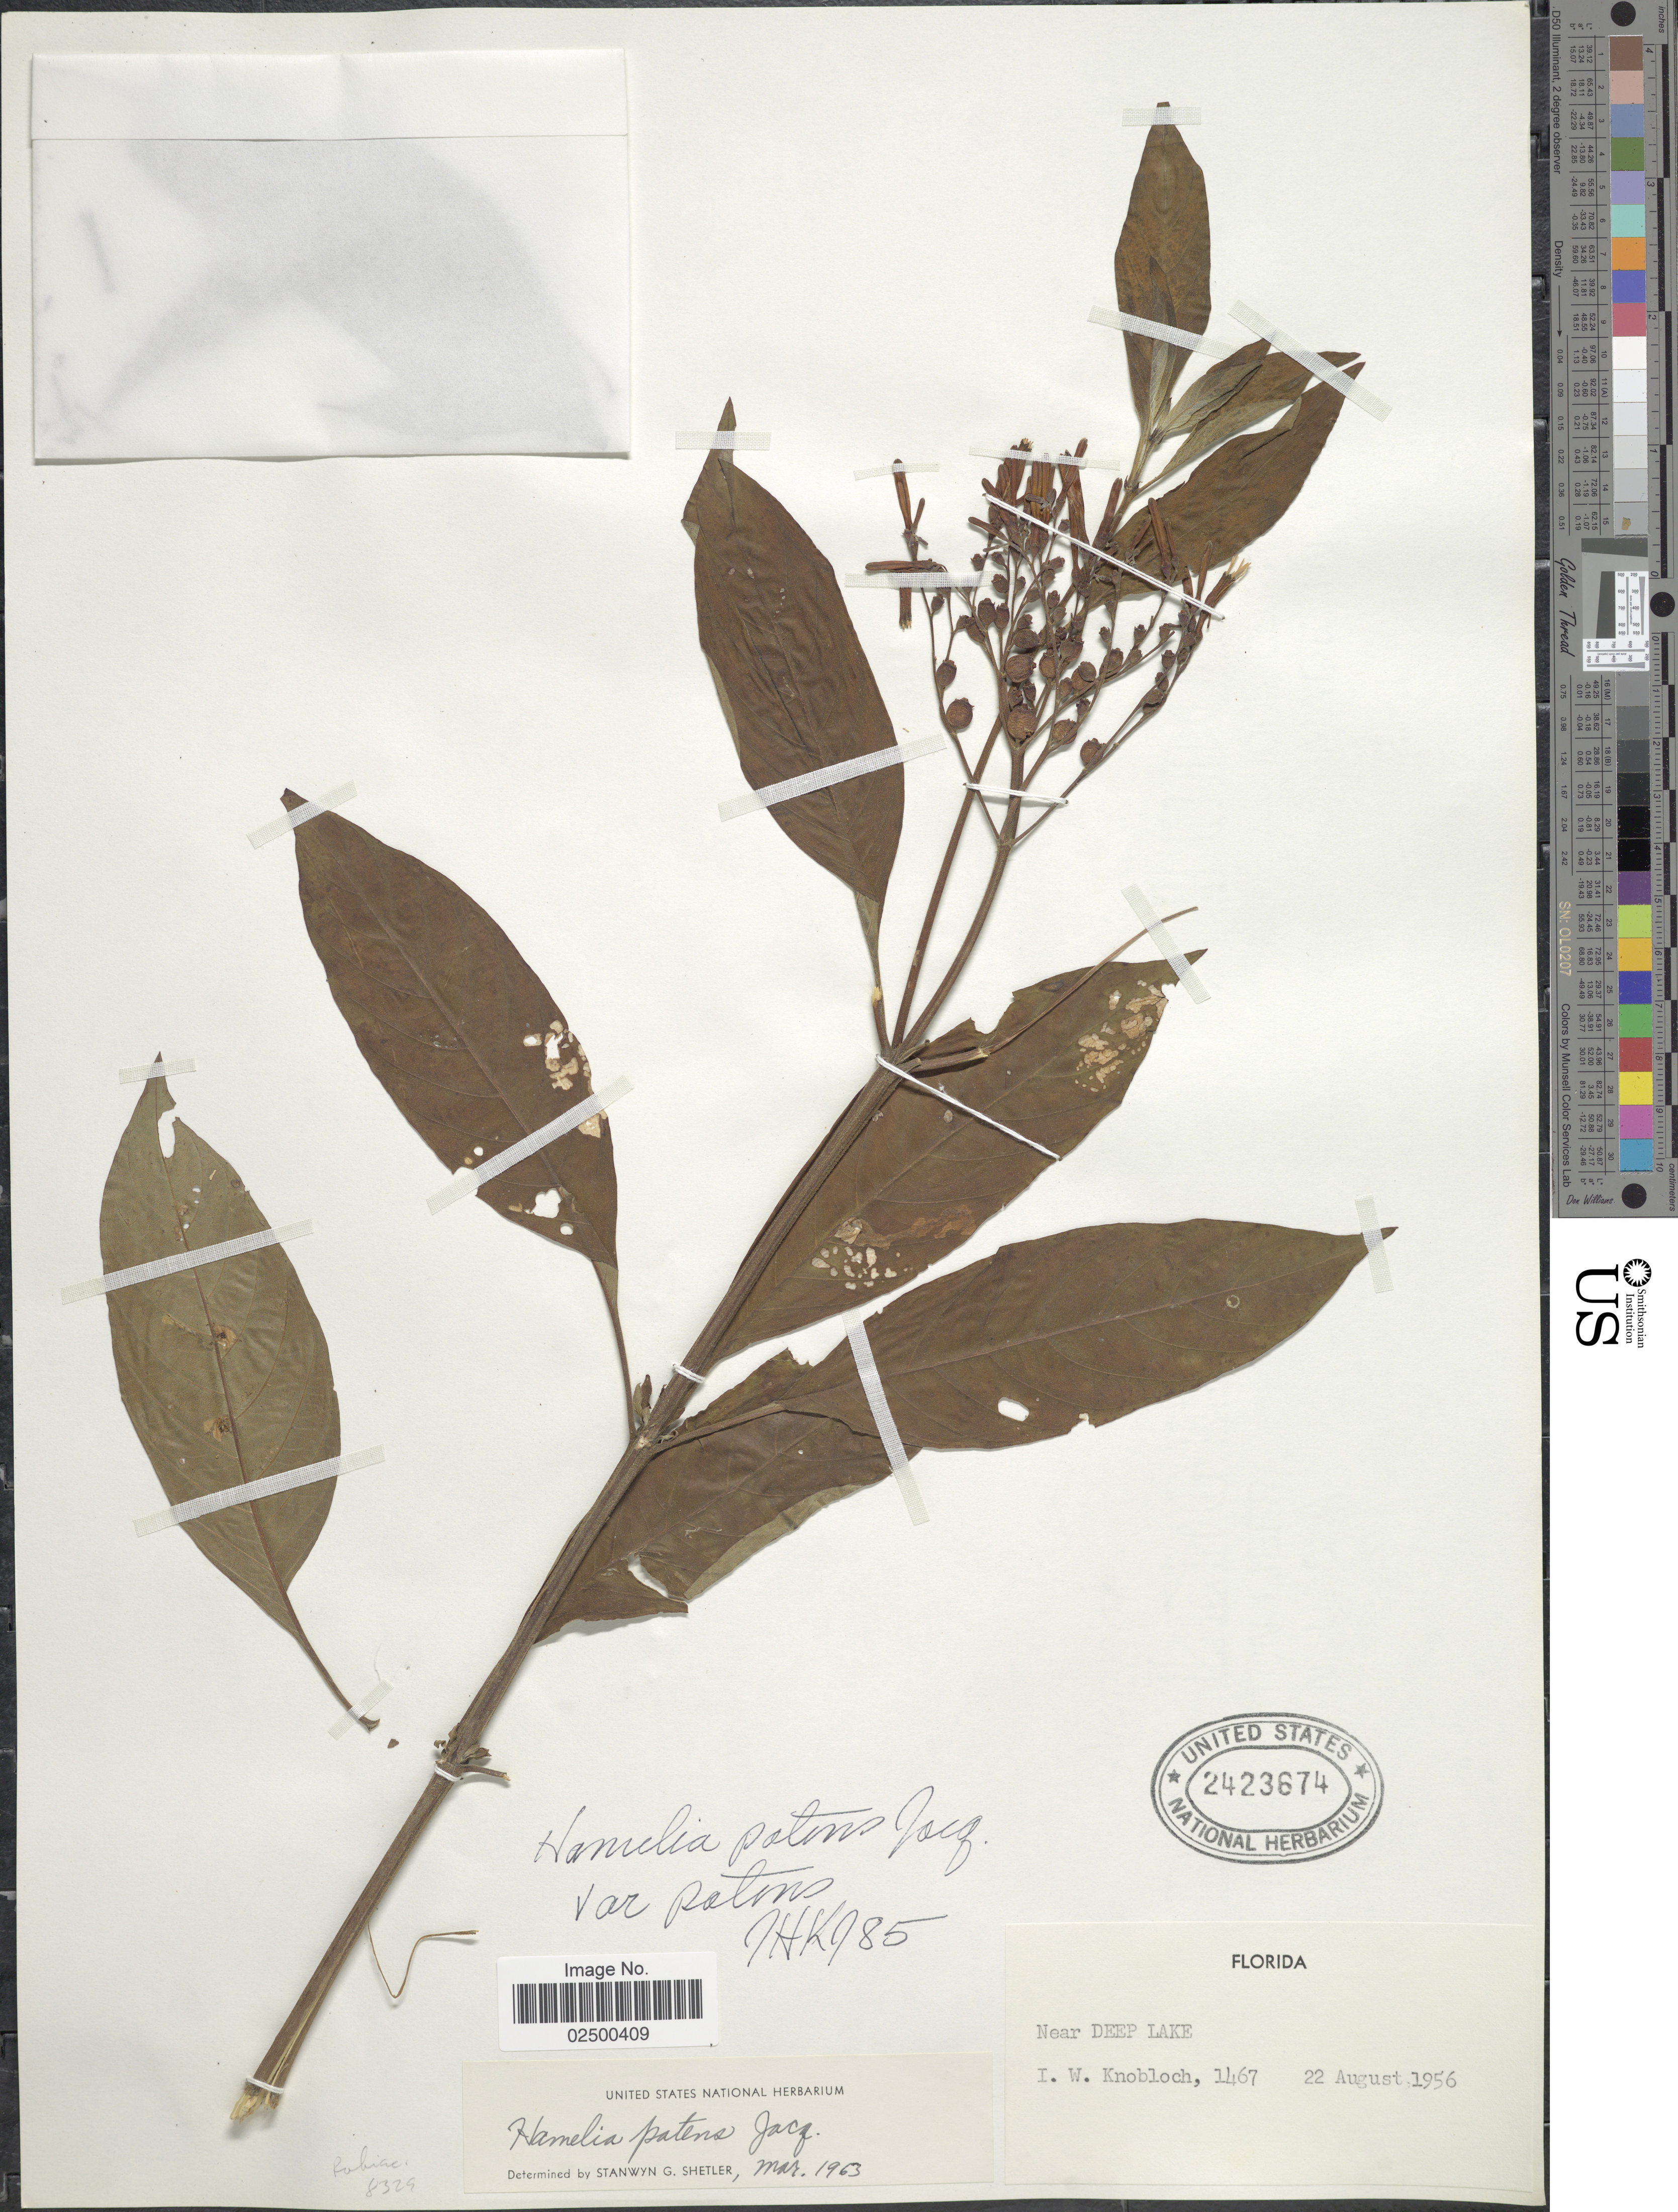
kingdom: Plantae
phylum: Tracheophyta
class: Magnoliopsida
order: Gentianales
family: Rubiaceae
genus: Hamelia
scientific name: Hamelia patens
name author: Jacq.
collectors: I. W. Knobloch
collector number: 1467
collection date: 1956-08-22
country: United States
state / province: Florida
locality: Near Deep Lake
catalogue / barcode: US 2423674